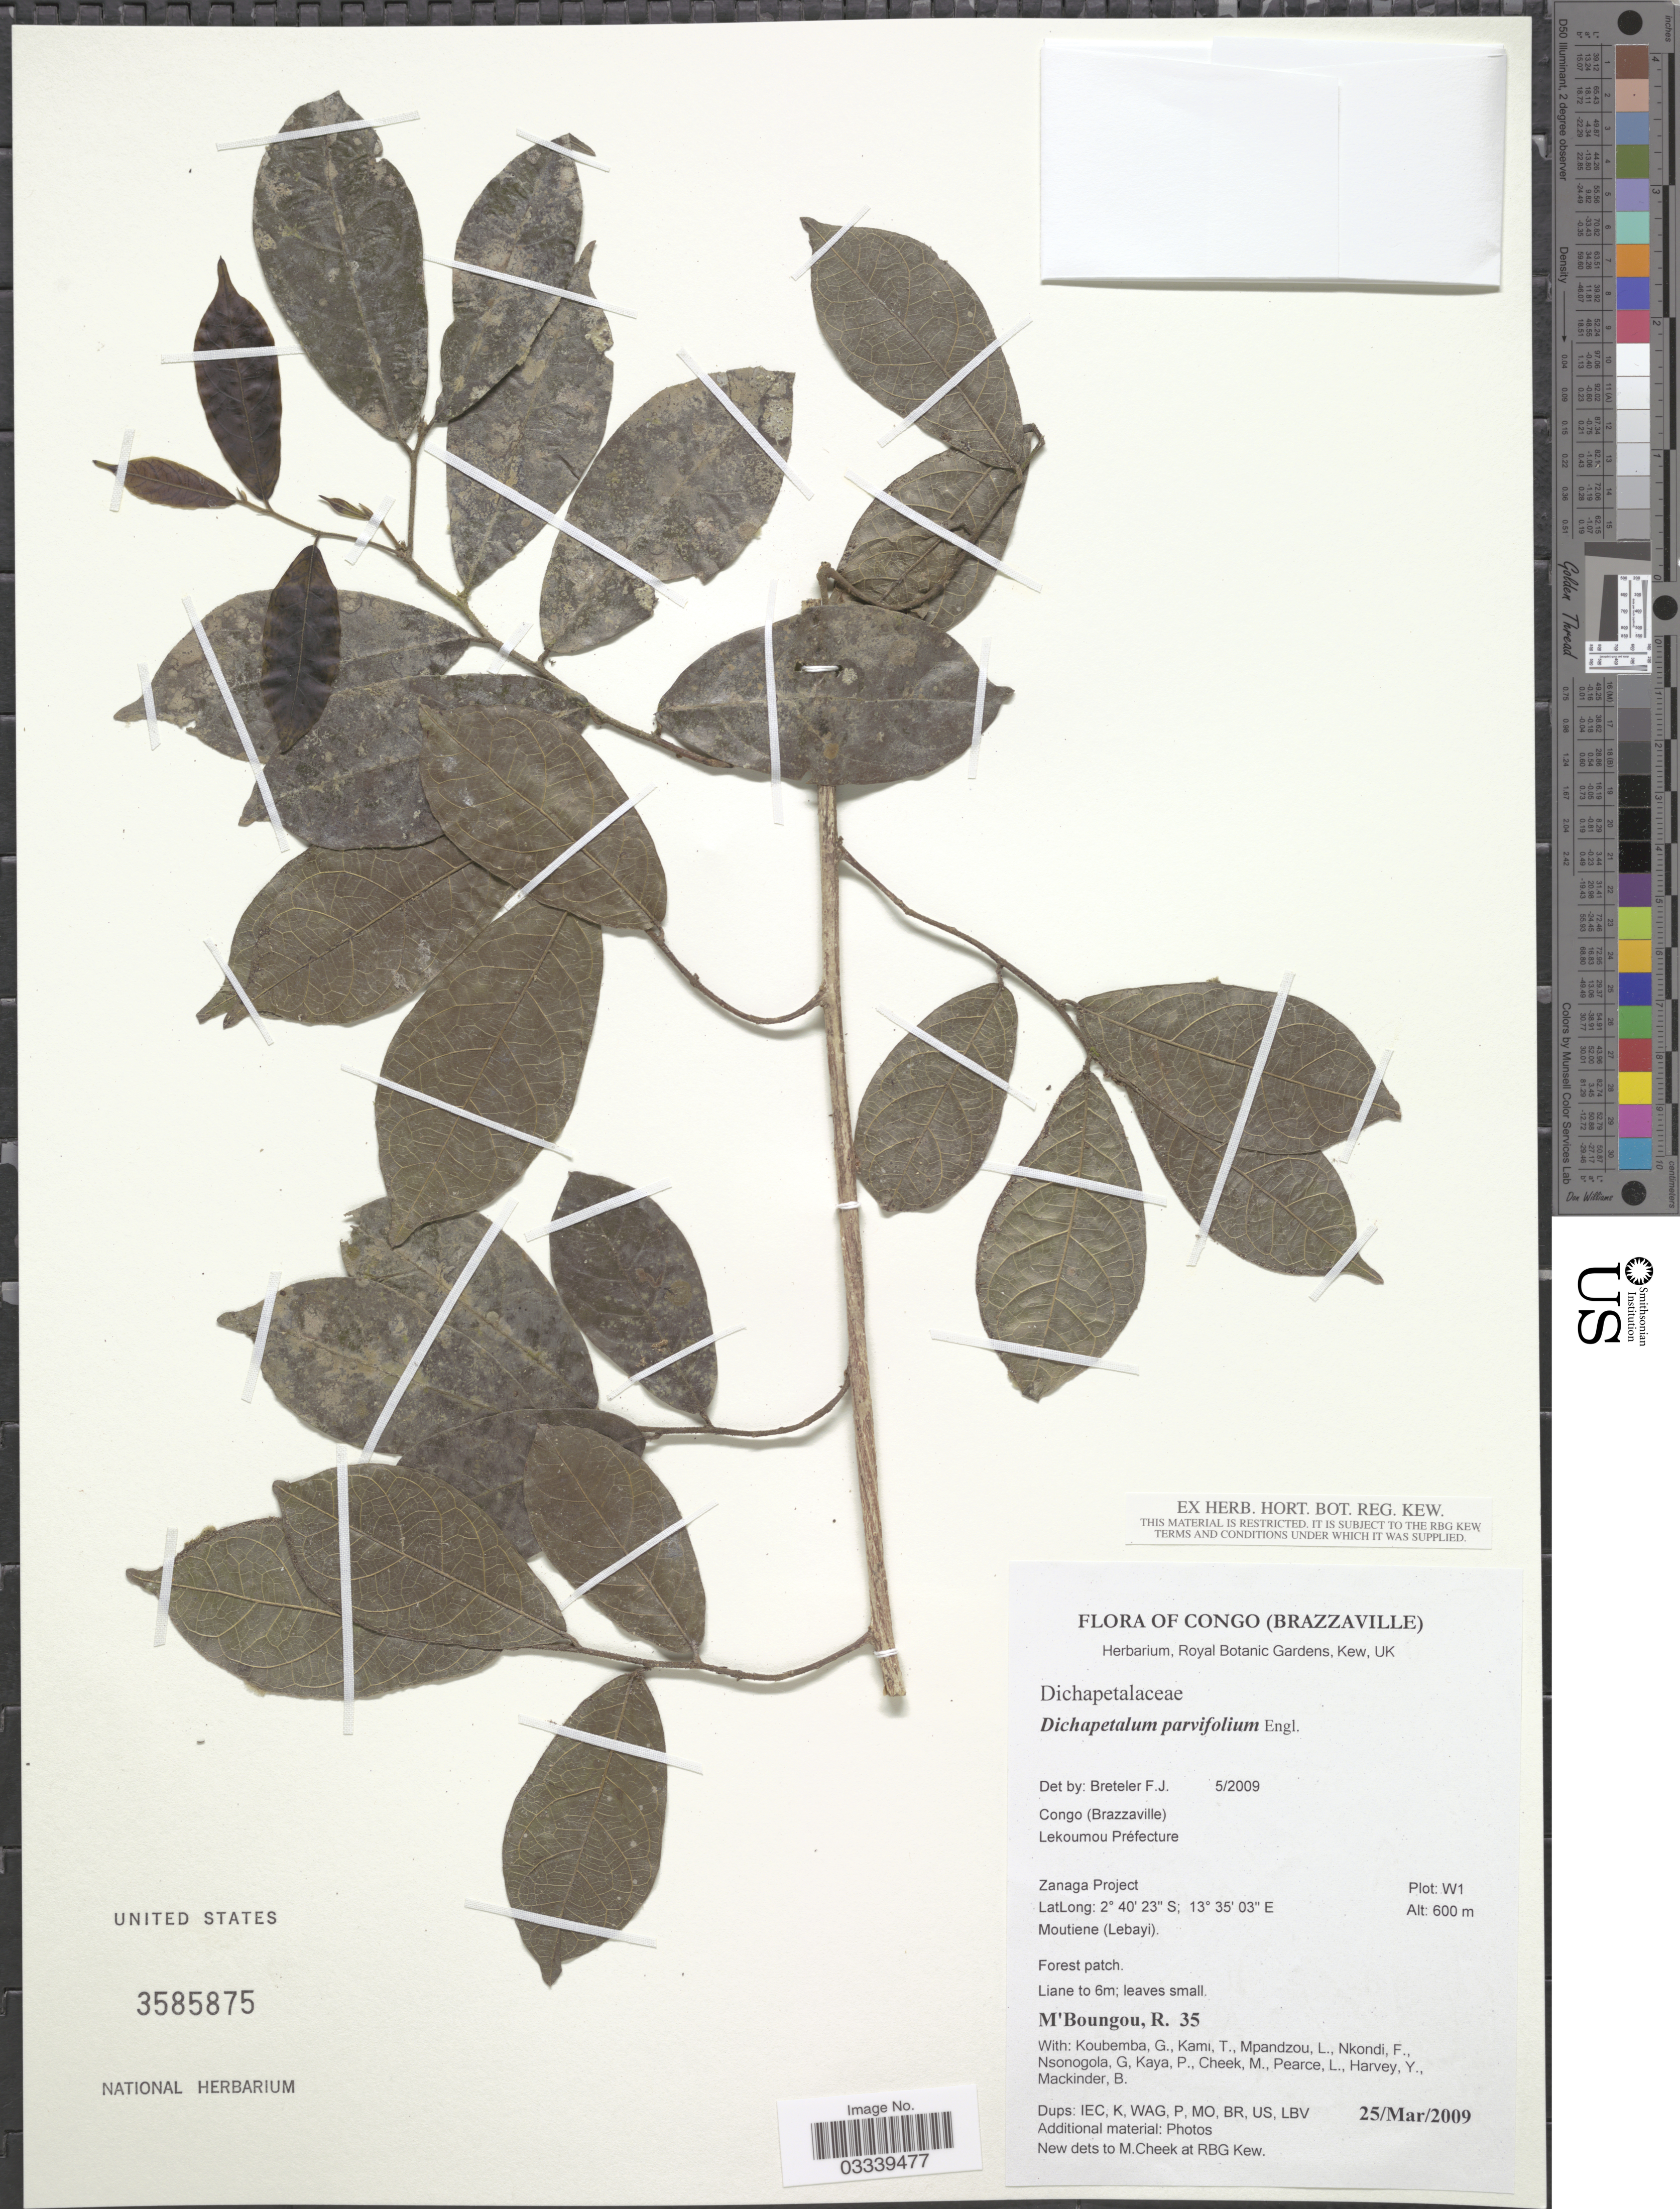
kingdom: Plantae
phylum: Tracheophyta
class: Magnoliopsida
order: Malpighiales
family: Dichapetalaceae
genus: Dichapetalum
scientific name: Dichapetalum parvifolium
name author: Engl.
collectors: R. M'Boungou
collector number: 35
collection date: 2009-03-25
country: Congo, Republic of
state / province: Lekoumou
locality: Lekoumou Préfecture. Zanaga Project Plot: W1. Moutiene (Lebayi).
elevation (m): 600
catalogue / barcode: US 3585875